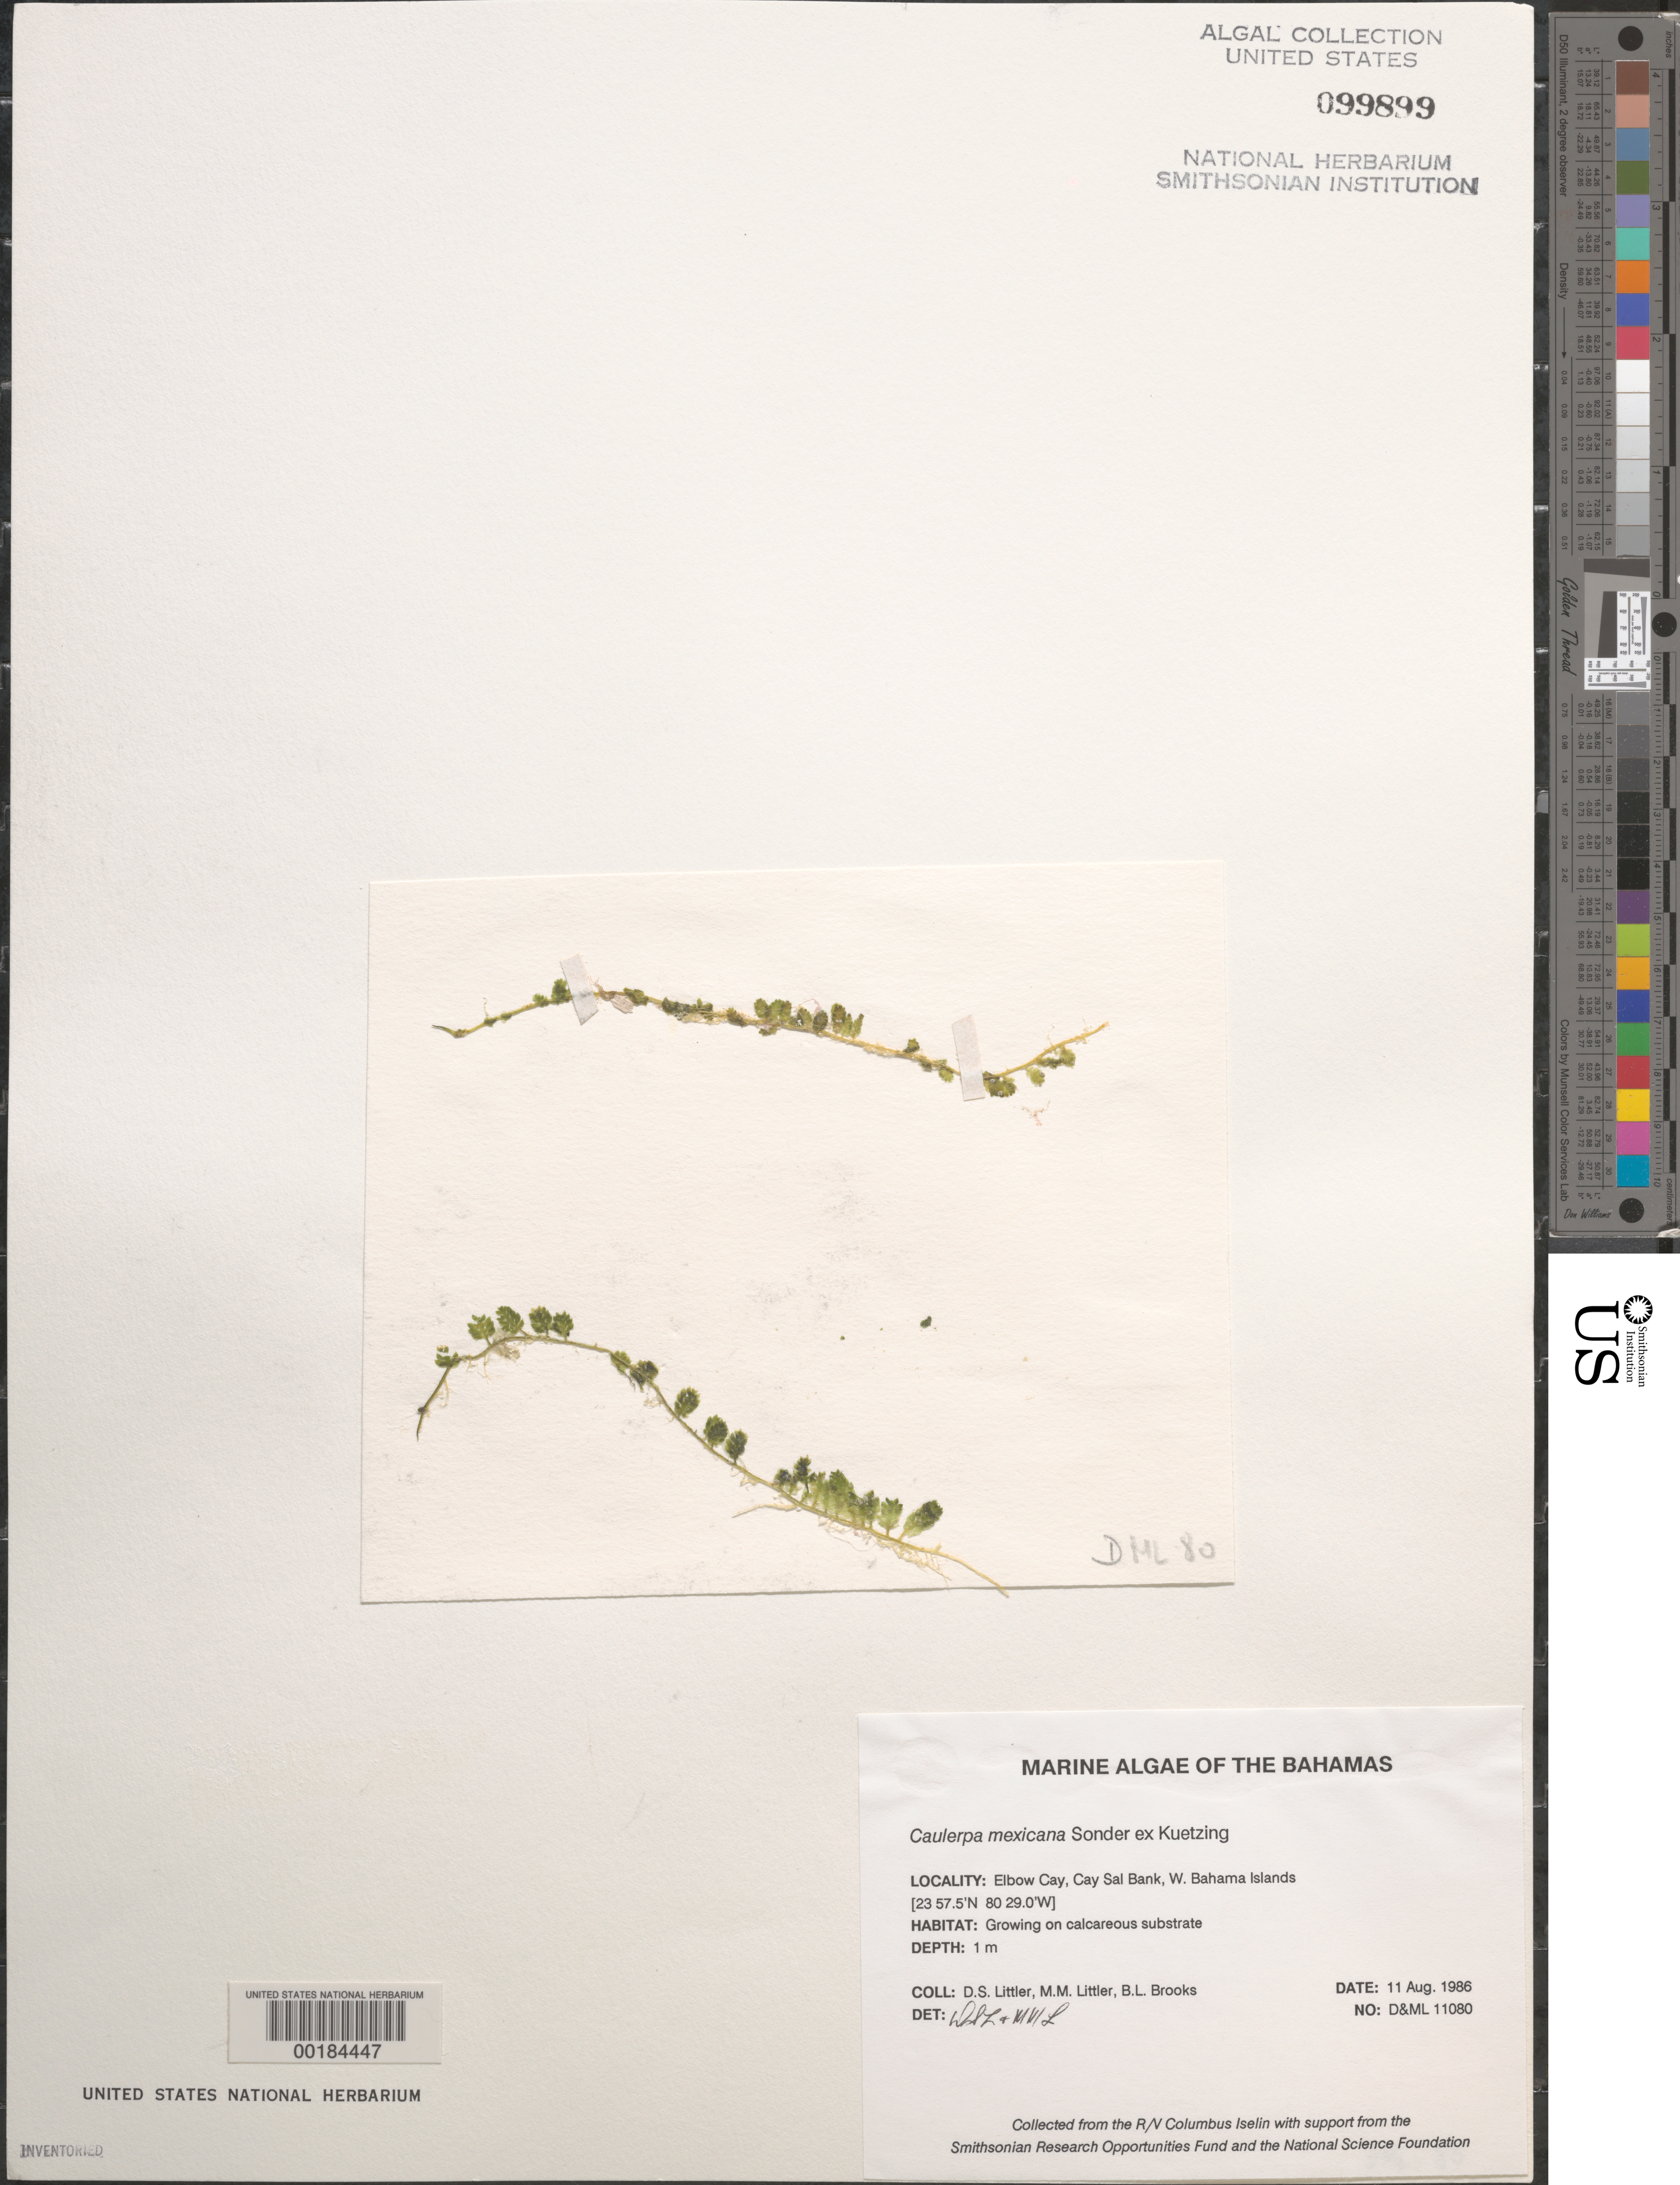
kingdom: Plantae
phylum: Chlorophyta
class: Ulvophyceae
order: Bryopsidales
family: Caulerpaceae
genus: Caulerpa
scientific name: Caulerpa mexicana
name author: Sond. ex Kütz.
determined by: Littler, D. S.; Littler, M. M.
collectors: D. S. Littler, M. M. Littler & B. Brooks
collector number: D&ML 11080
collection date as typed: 11 Aug 1986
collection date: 1986-08-11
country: Bahamas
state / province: Bimini Banks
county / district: Bimini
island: Elbow Cay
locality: Cay Sal Banks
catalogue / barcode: US 99899